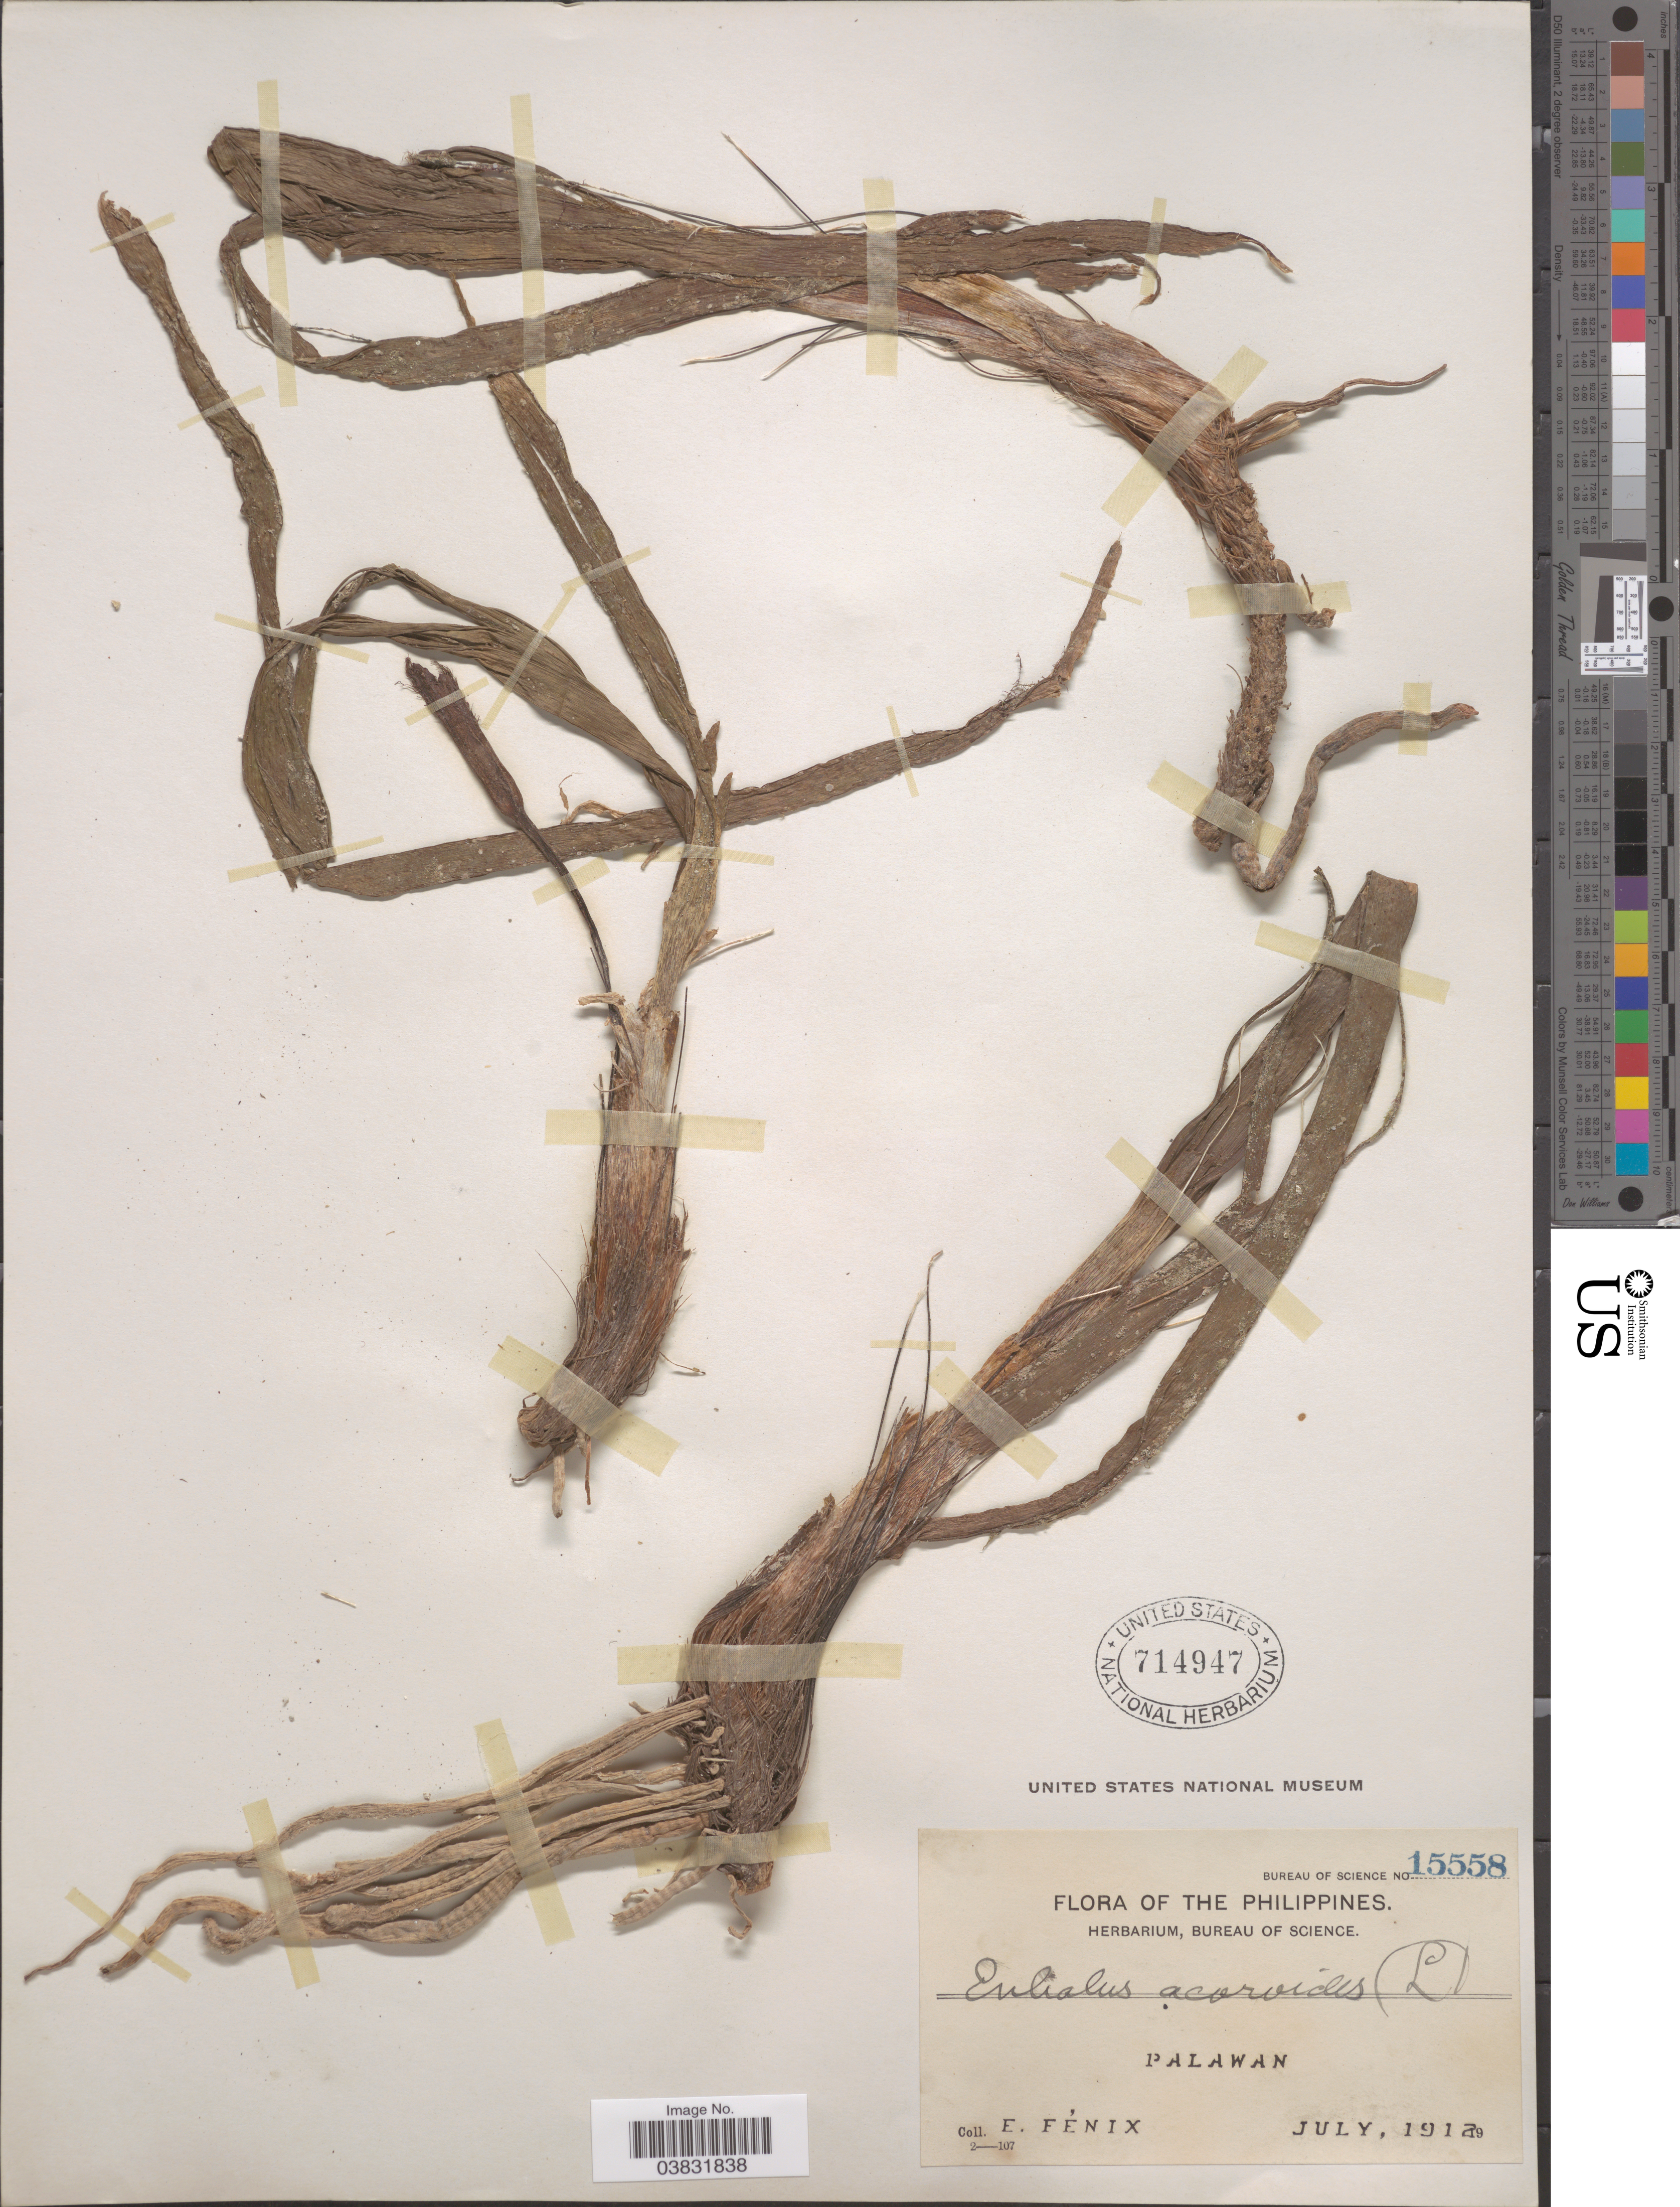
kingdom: Plantae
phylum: Tracheophyta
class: Liliopsida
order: Alismatales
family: Hydrocharitaceae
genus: Enhalus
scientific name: Enhalus acoroides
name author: (L. f.) Royle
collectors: E. Fénix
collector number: Bureau of Science 15558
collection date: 1912-07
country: Philippines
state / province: Mimaropa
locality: Palawan.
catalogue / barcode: US 714947